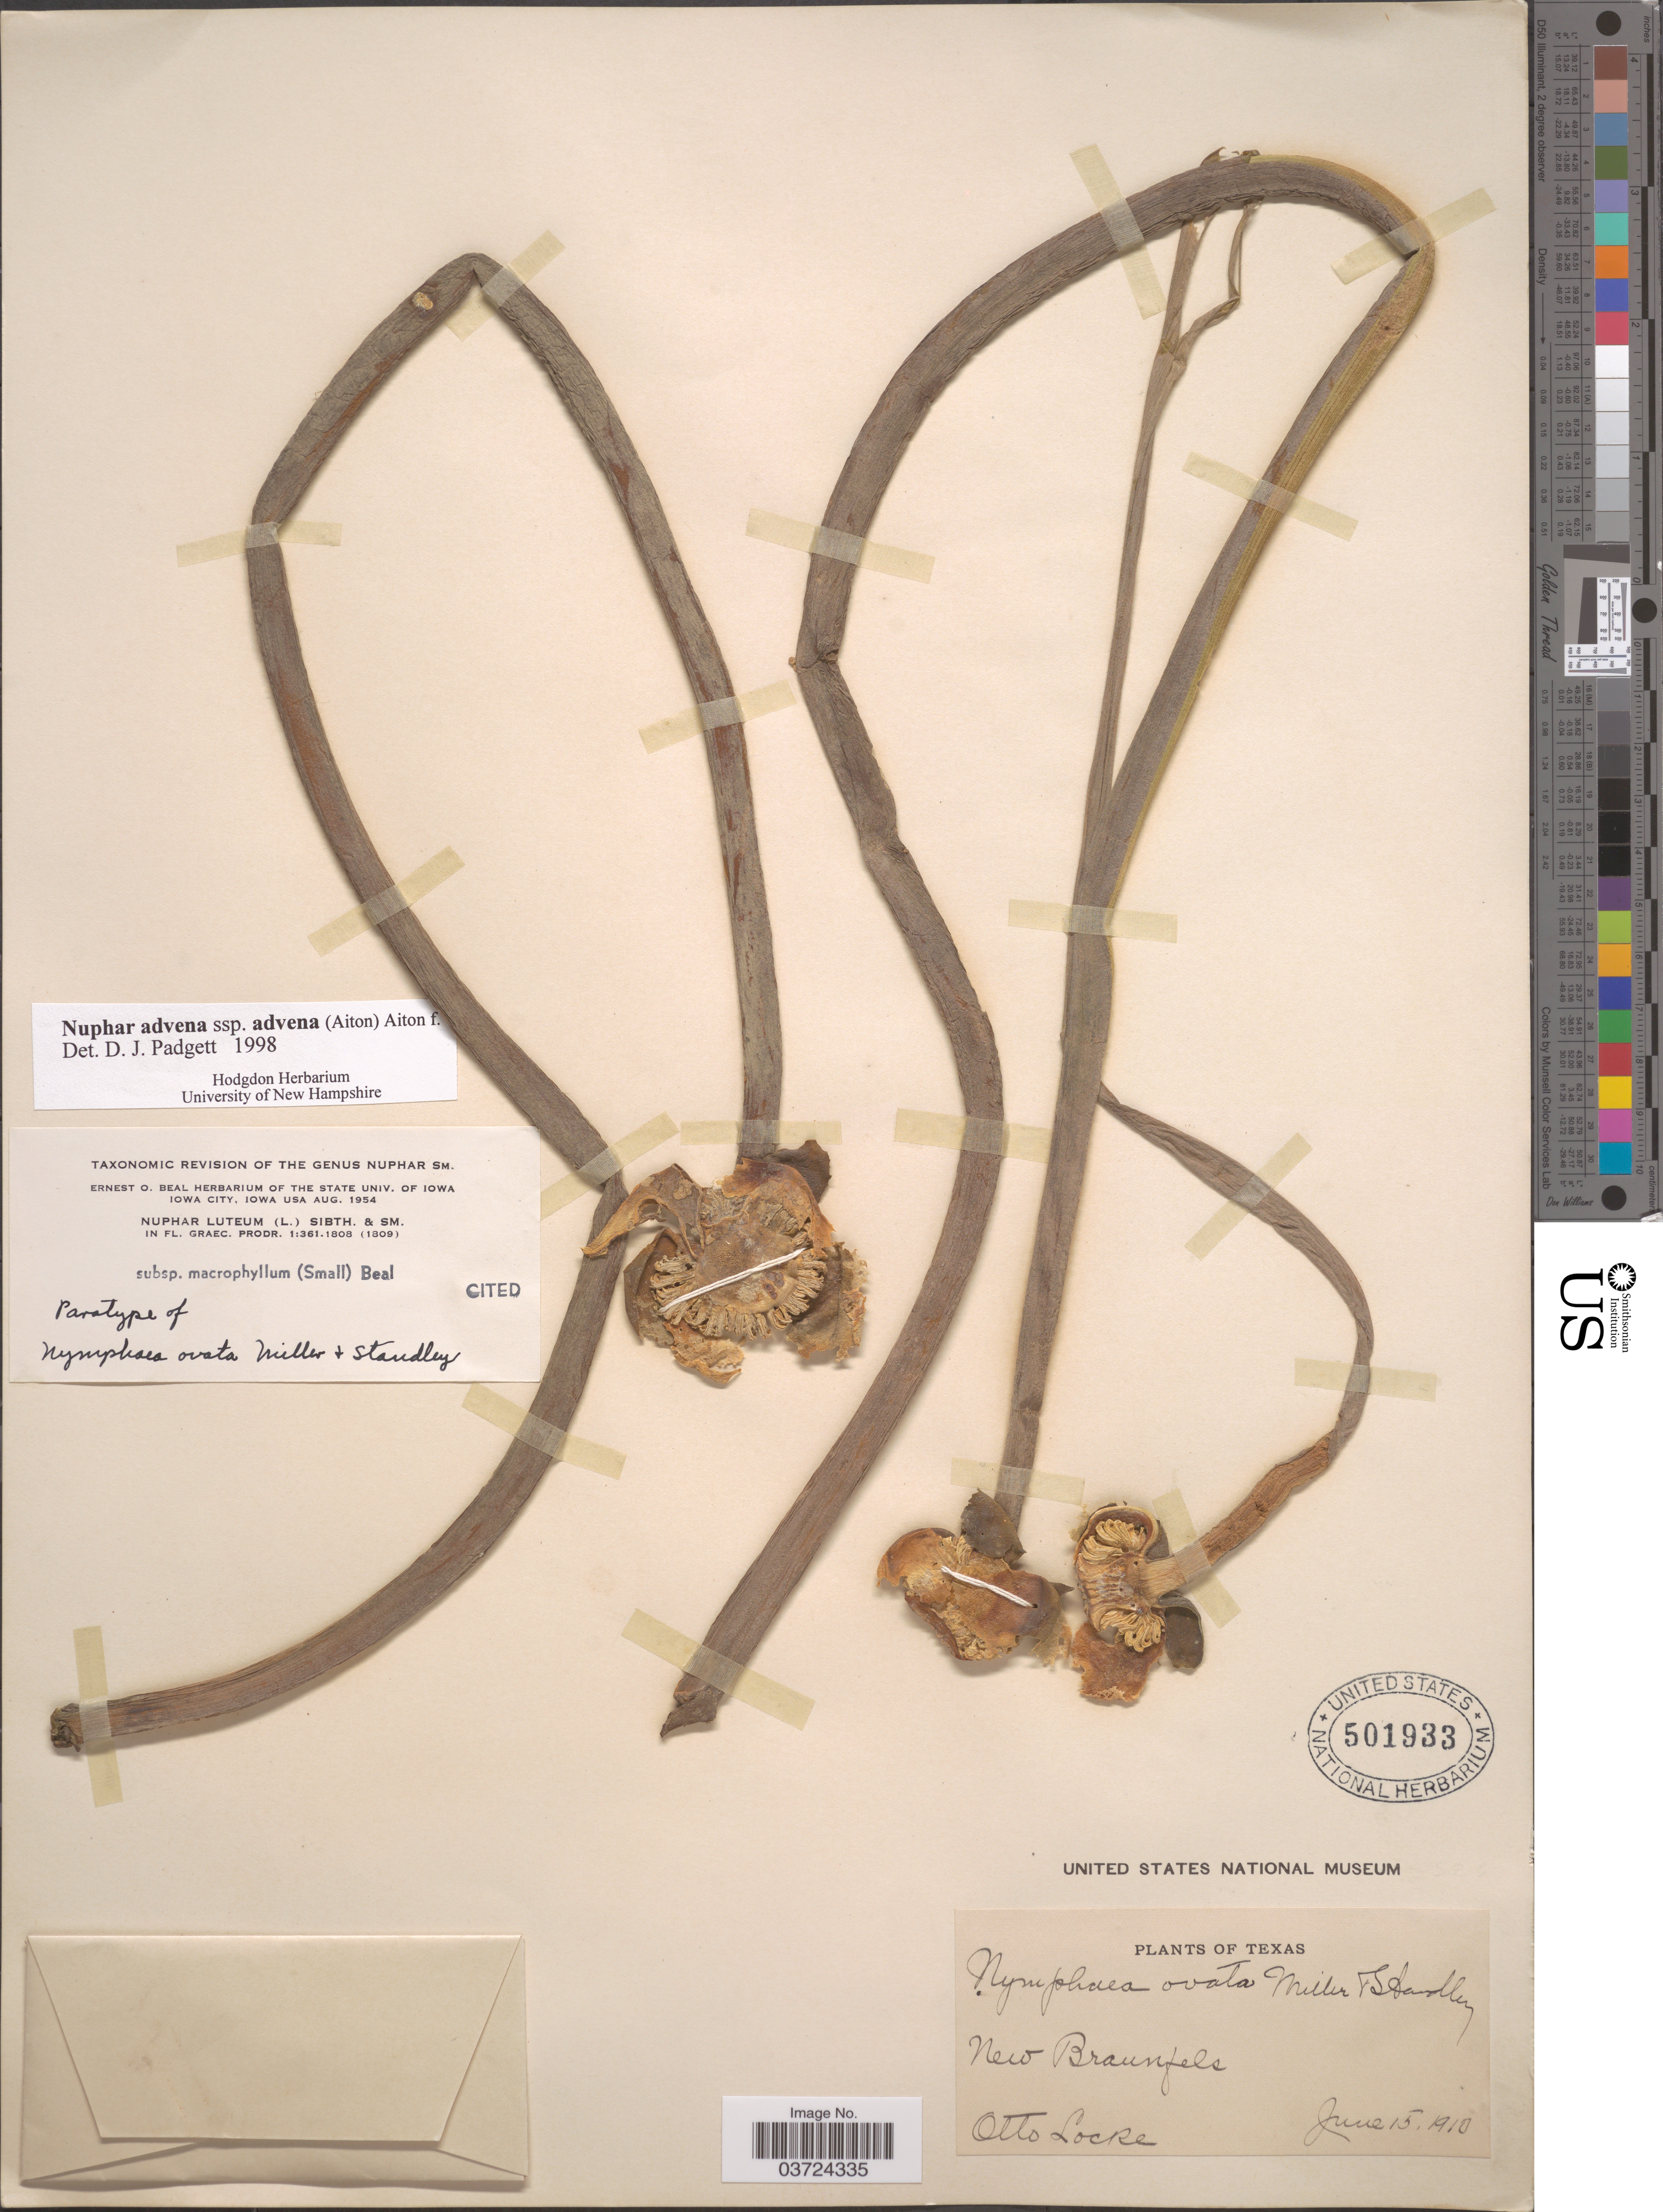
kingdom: Plantae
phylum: Tracheophyta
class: Magnoliopsida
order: Nymphaeales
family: Nymphaeaceae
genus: Nuphar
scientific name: Nuphar advena subsp. advena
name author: (Aiton) W.T. Aiton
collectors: O. Locke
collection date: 1910-06-15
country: United States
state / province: Texas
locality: New Braunfels.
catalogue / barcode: US 501933